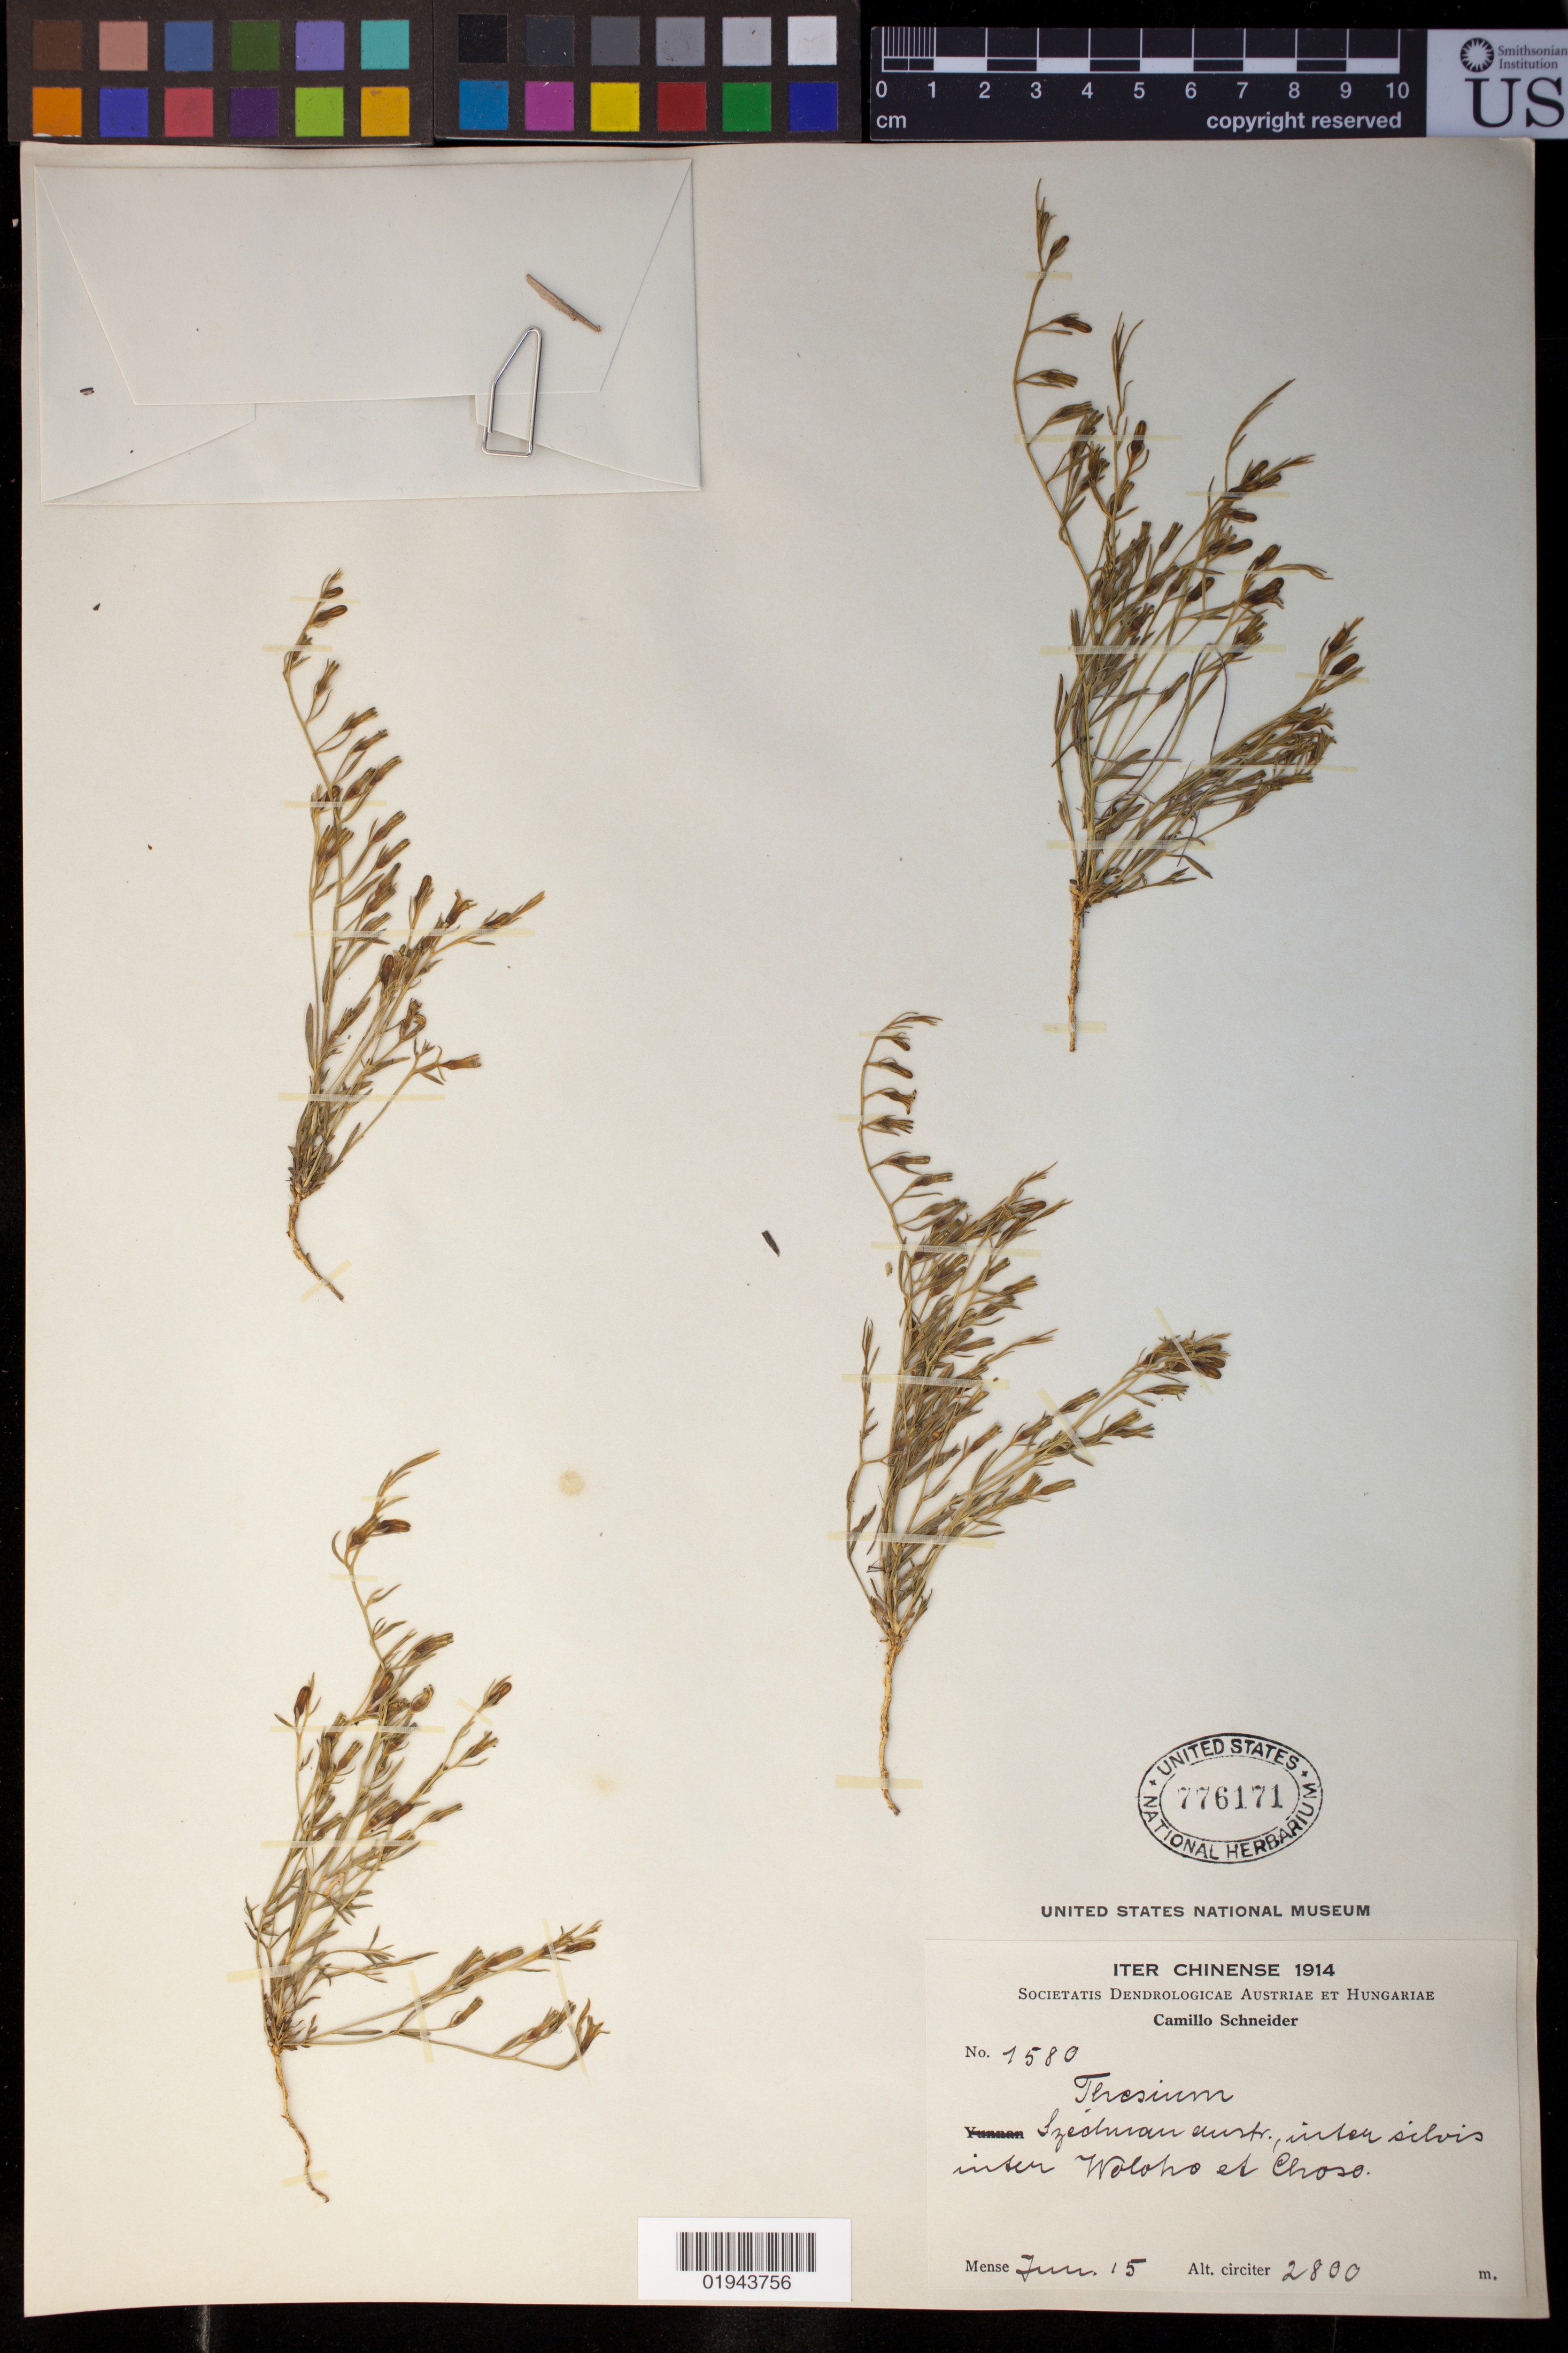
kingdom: Plantae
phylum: Tracheophyta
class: Magnoliopsida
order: Santalales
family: Thesiaceae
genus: Thesium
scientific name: Thesium sp.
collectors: C. K. Schneider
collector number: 1580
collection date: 1914-06-15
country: China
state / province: Sichuan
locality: Woloho el Choso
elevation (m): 2800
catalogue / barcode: US 776171